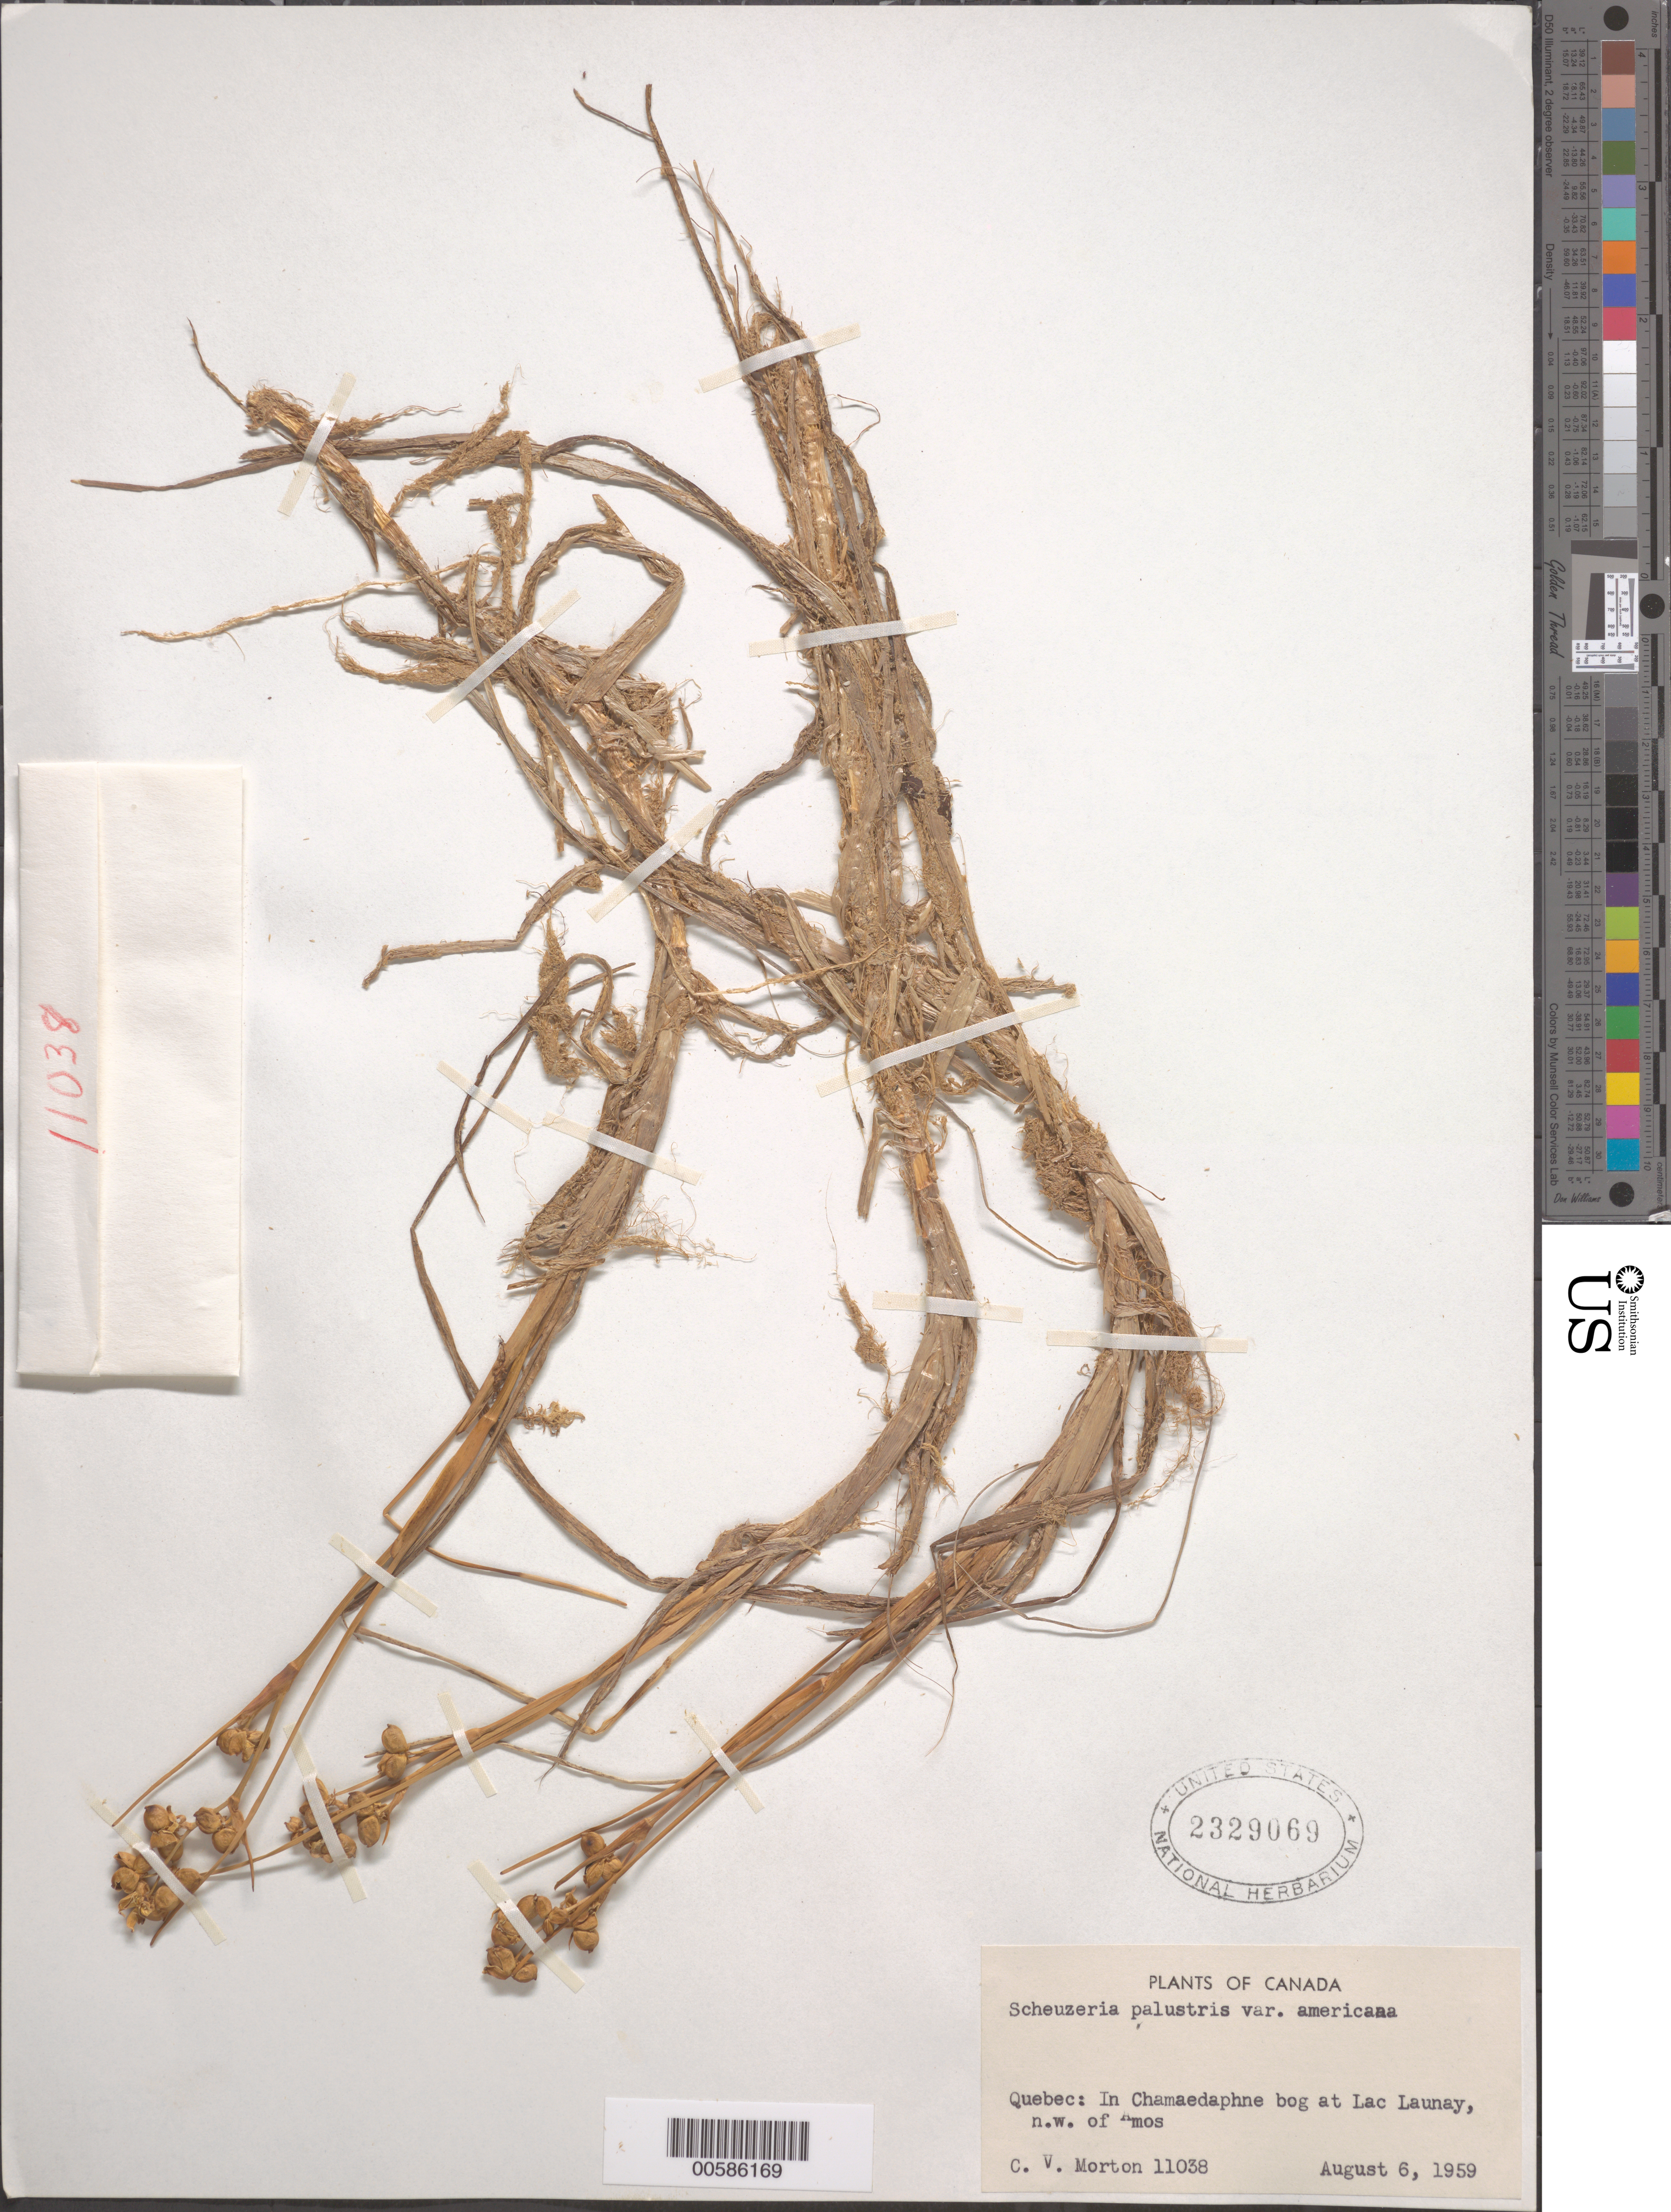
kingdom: Plantae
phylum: Tracheophyta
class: Liliopsida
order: Alismatales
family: Scheuchzeriaceae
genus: Scheuchzeria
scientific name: Scheuchzeria palustris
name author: L.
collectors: C. V. Morton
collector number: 11038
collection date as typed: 06 Aug 1959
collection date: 1959-08-06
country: Canada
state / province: Quebec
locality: Launay Lake, NW of Amos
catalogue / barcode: US 2329069